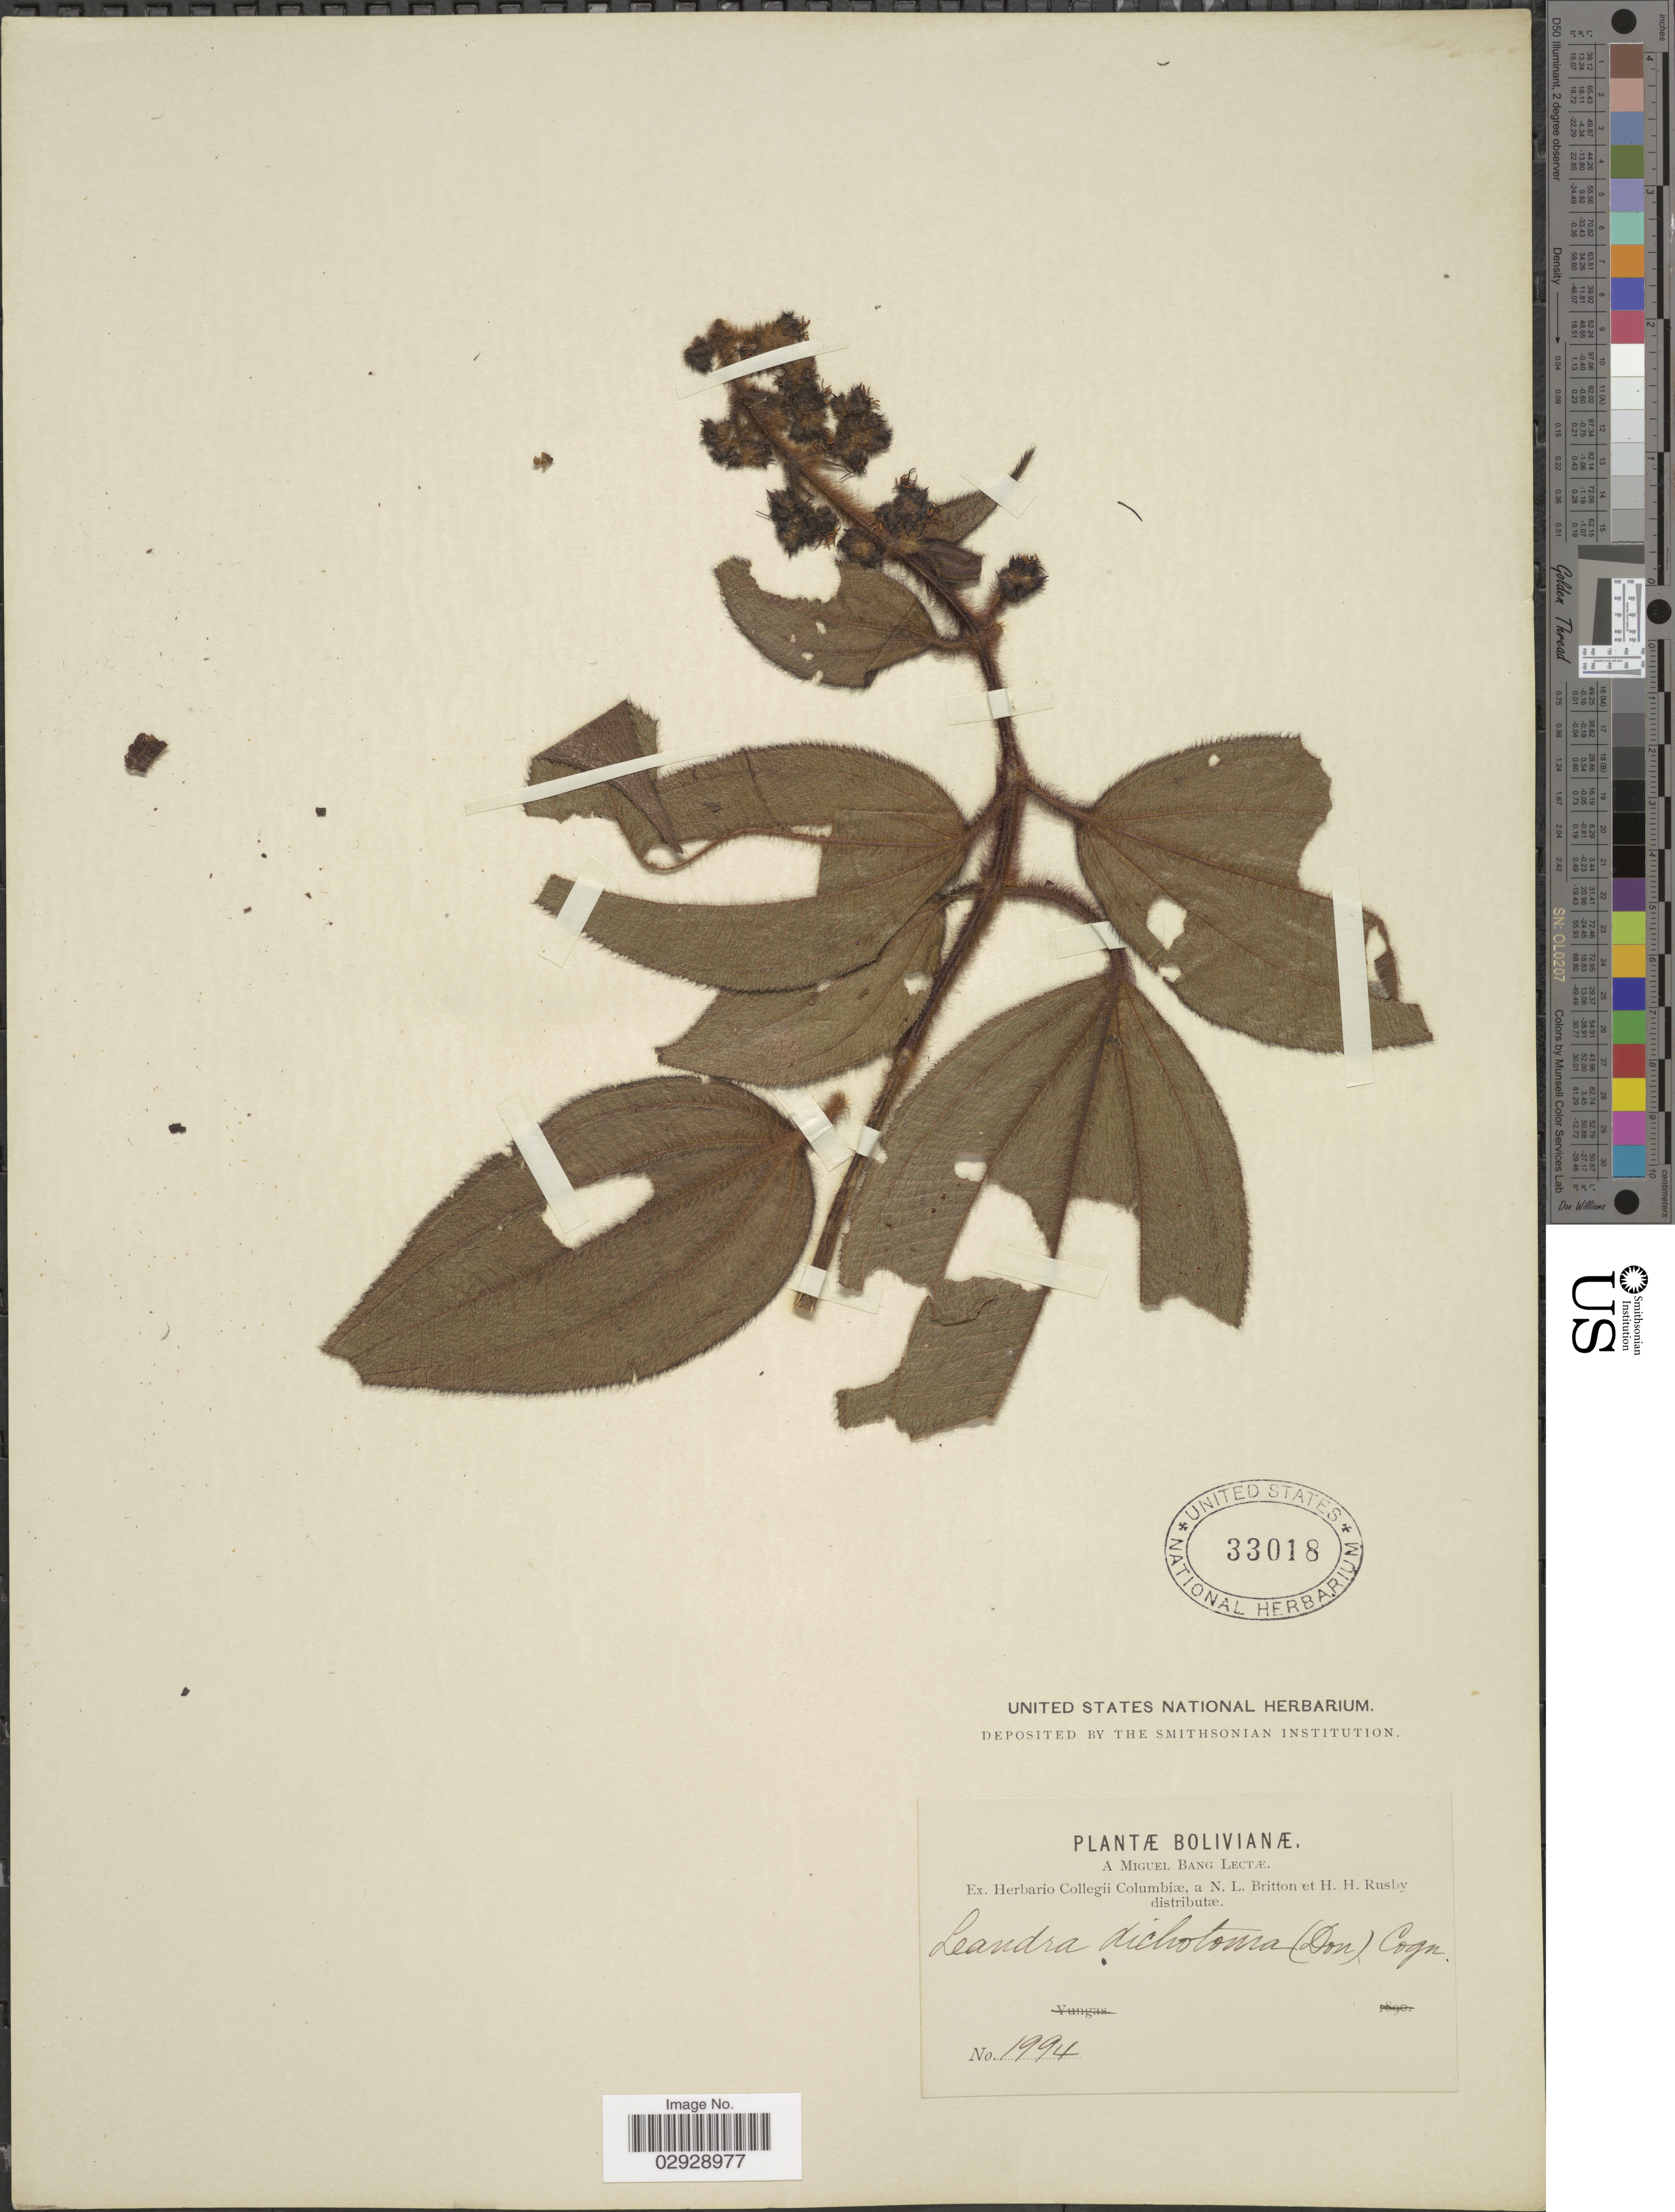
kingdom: Plantae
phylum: Tracheophyta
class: Magnoliopsida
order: Myrtales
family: Melastomataceae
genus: Leandra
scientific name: Leandra dichotoma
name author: (D. Don) Cogn.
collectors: M. Bang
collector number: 1994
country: Bolivia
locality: Bolivianæ.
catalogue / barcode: US 33018